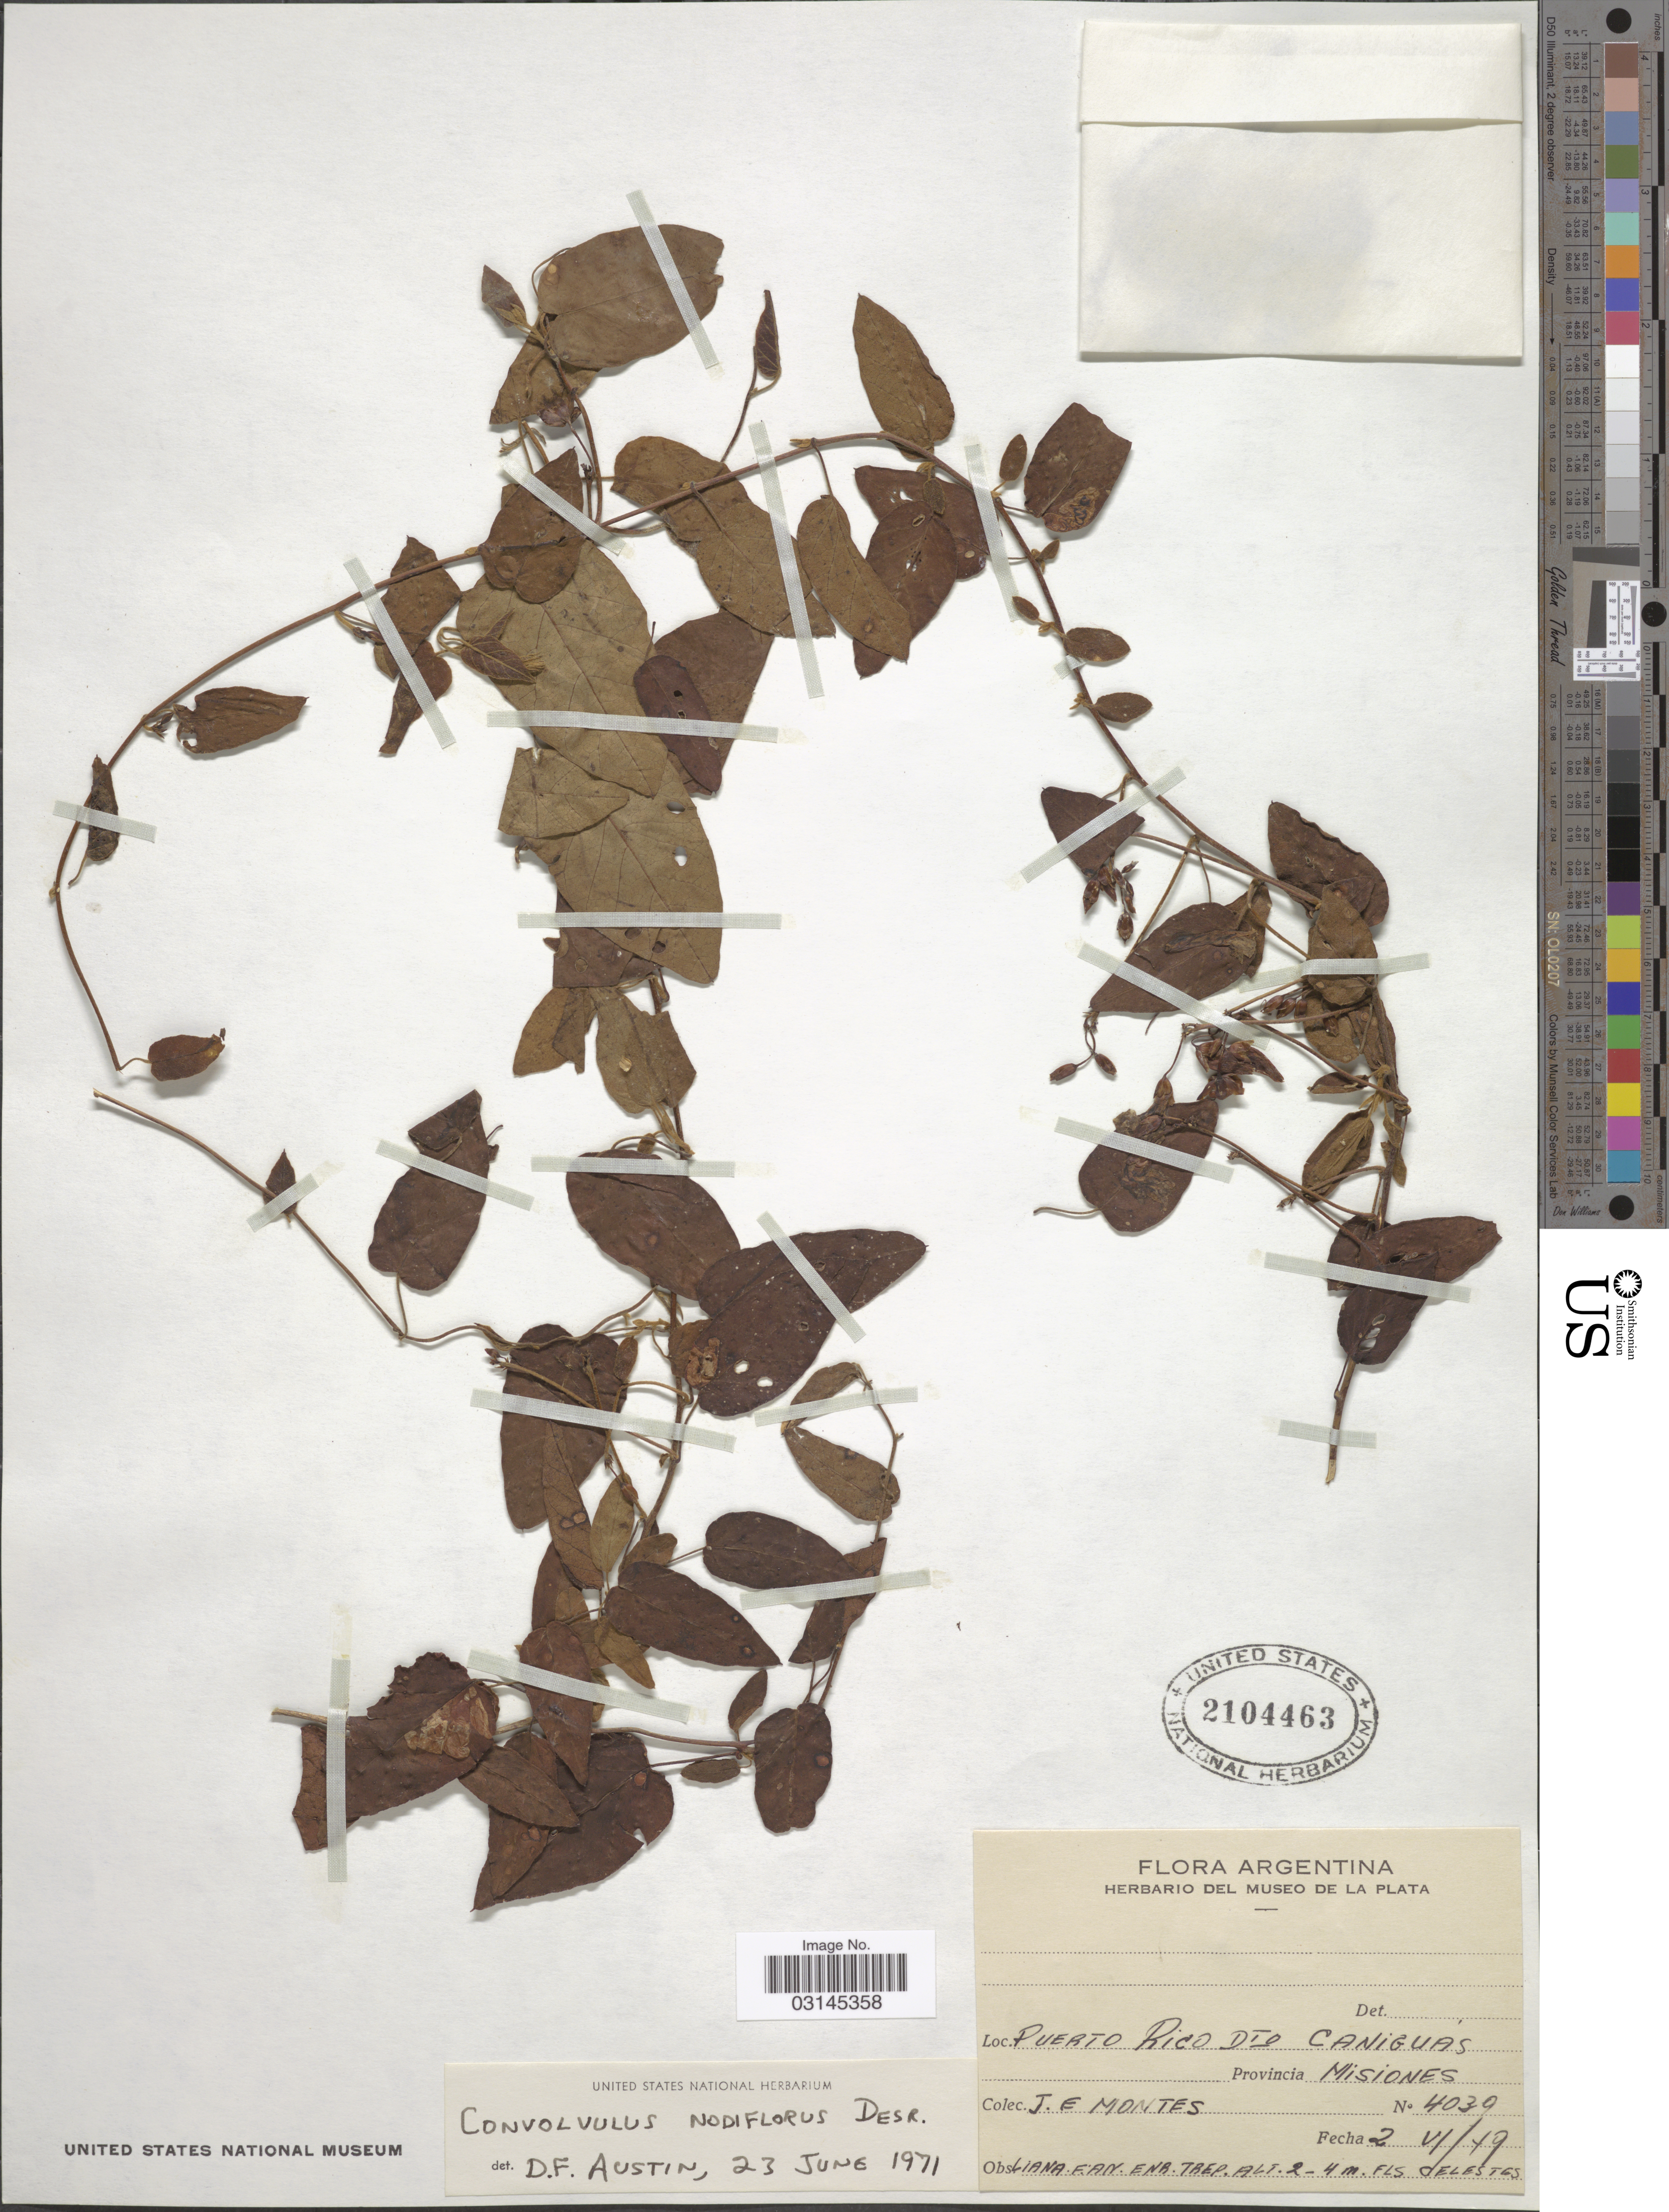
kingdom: Plantae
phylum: Tracheophyta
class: Magnoliopsida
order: Solanales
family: Convolvulaceae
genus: Convolvulus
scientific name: Convolvulus nodiflorus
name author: Desr.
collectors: J. E. Montes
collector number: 4039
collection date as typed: Transcribed d/m/y: 2/6/49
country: Argentina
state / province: Misiones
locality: Puerto Rico Dto Caniguás.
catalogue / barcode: US 2104463